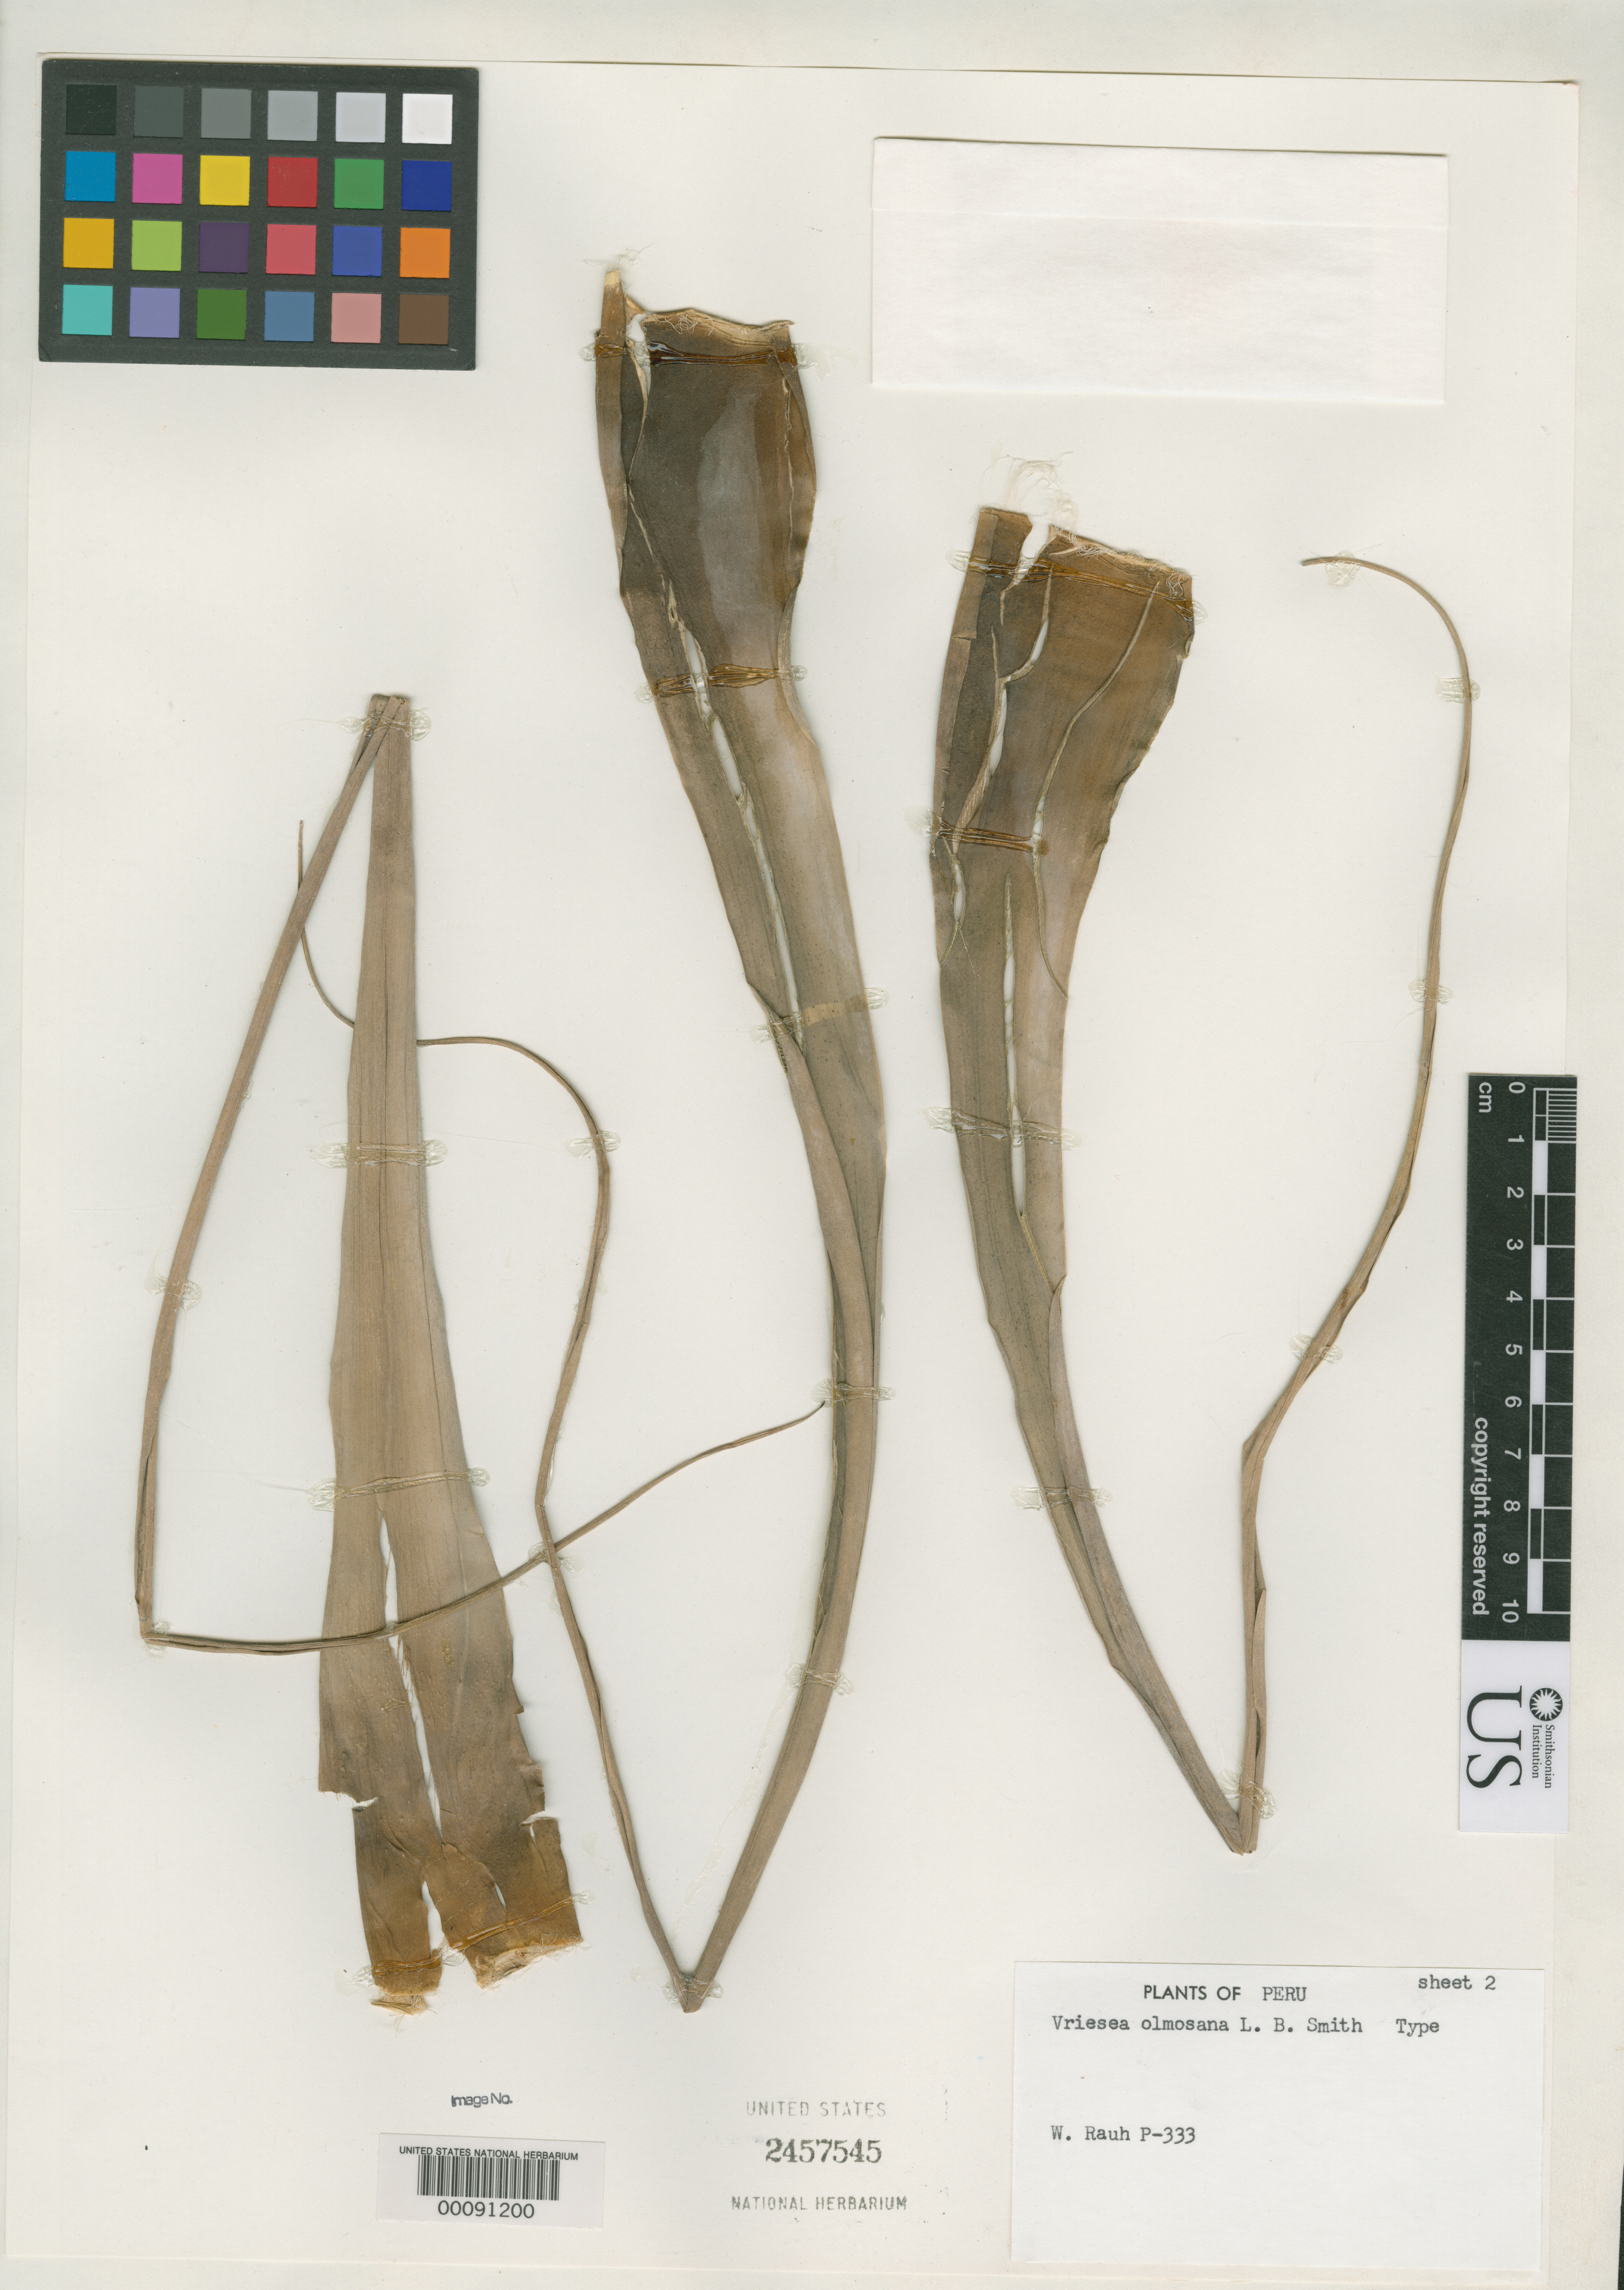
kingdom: Plantae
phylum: Tracheophyta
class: Liliopsida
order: Poales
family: Bromeliaceae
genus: Vriesea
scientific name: Vriesea olmosana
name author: L.B. Sm.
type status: Holotype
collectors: W. Rauh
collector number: P 333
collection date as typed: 1956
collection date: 1956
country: Peru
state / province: Cajamarca / Lambayeque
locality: valley of Olmos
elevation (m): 1000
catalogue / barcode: US 2457545